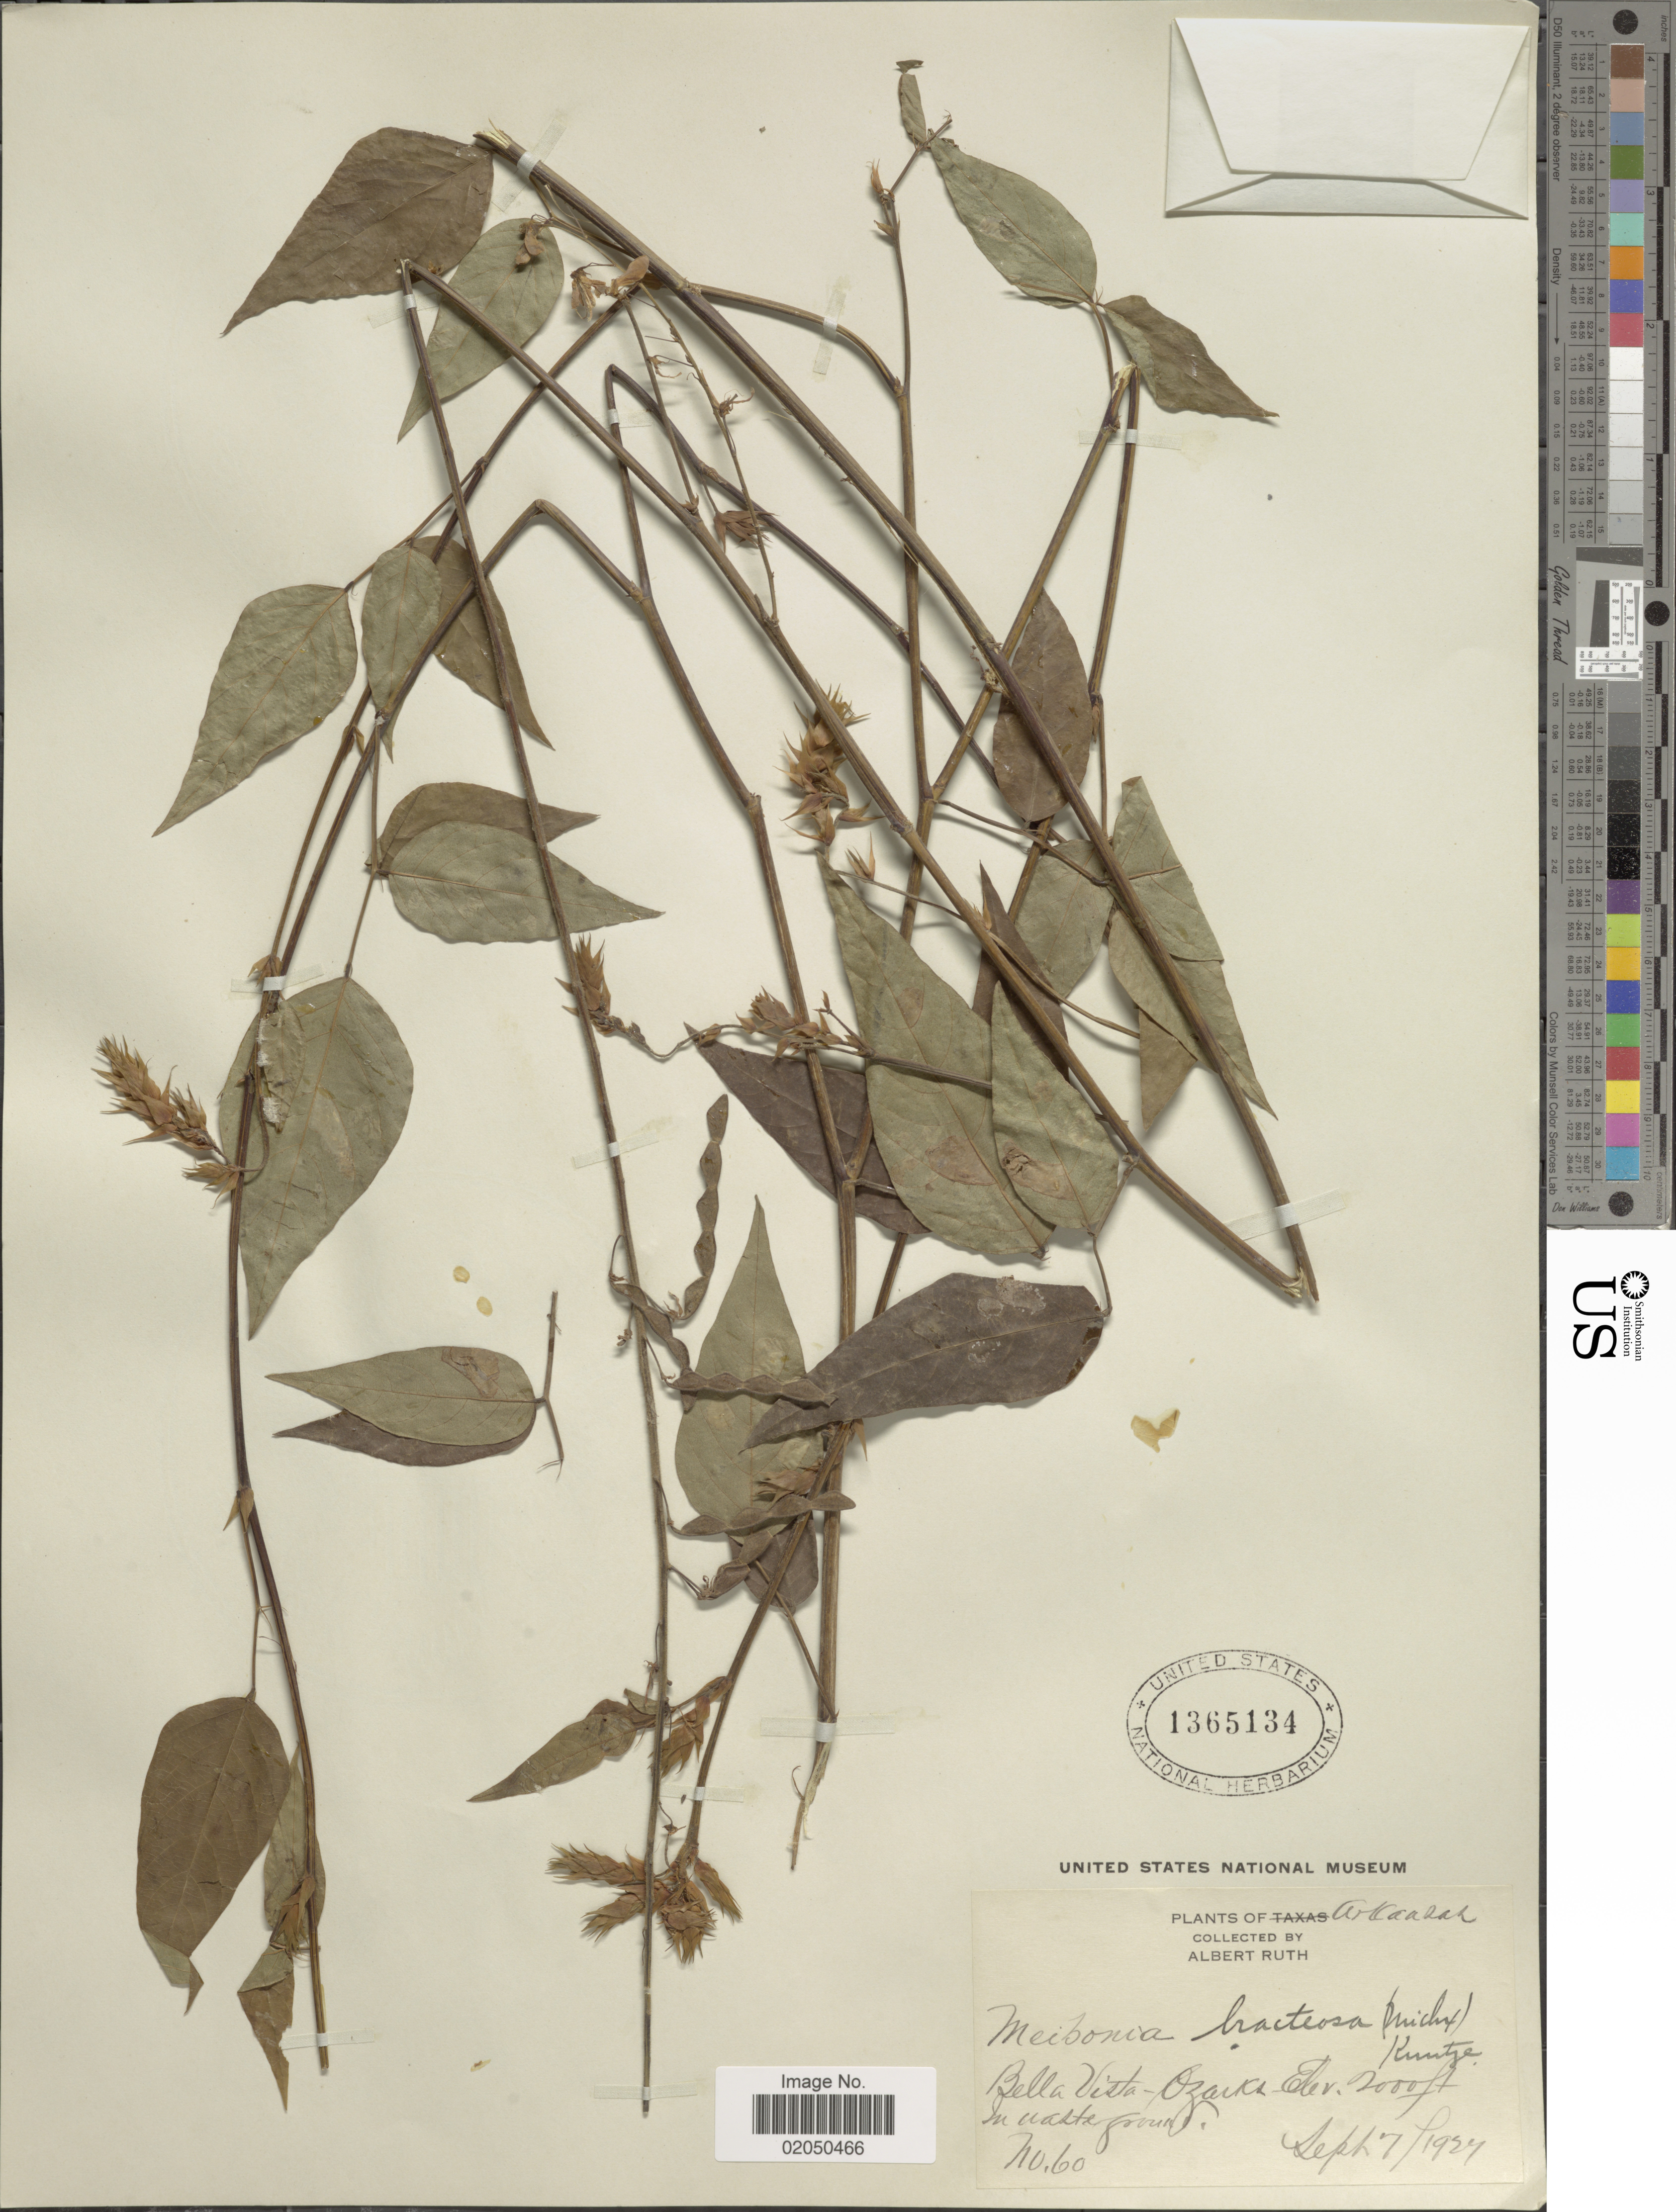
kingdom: Plantae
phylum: Tracheophyta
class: Magnoliopsida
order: Fabales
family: Fabaceae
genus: Desmodium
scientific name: Desmodium cuspidatum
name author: (Muhl. ex Willd.) Loudon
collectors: A. Ruth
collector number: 60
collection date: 1924-09-07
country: United States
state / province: Arkansas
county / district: Benton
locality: Bella Vista - Ozarks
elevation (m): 610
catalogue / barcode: US 1365134